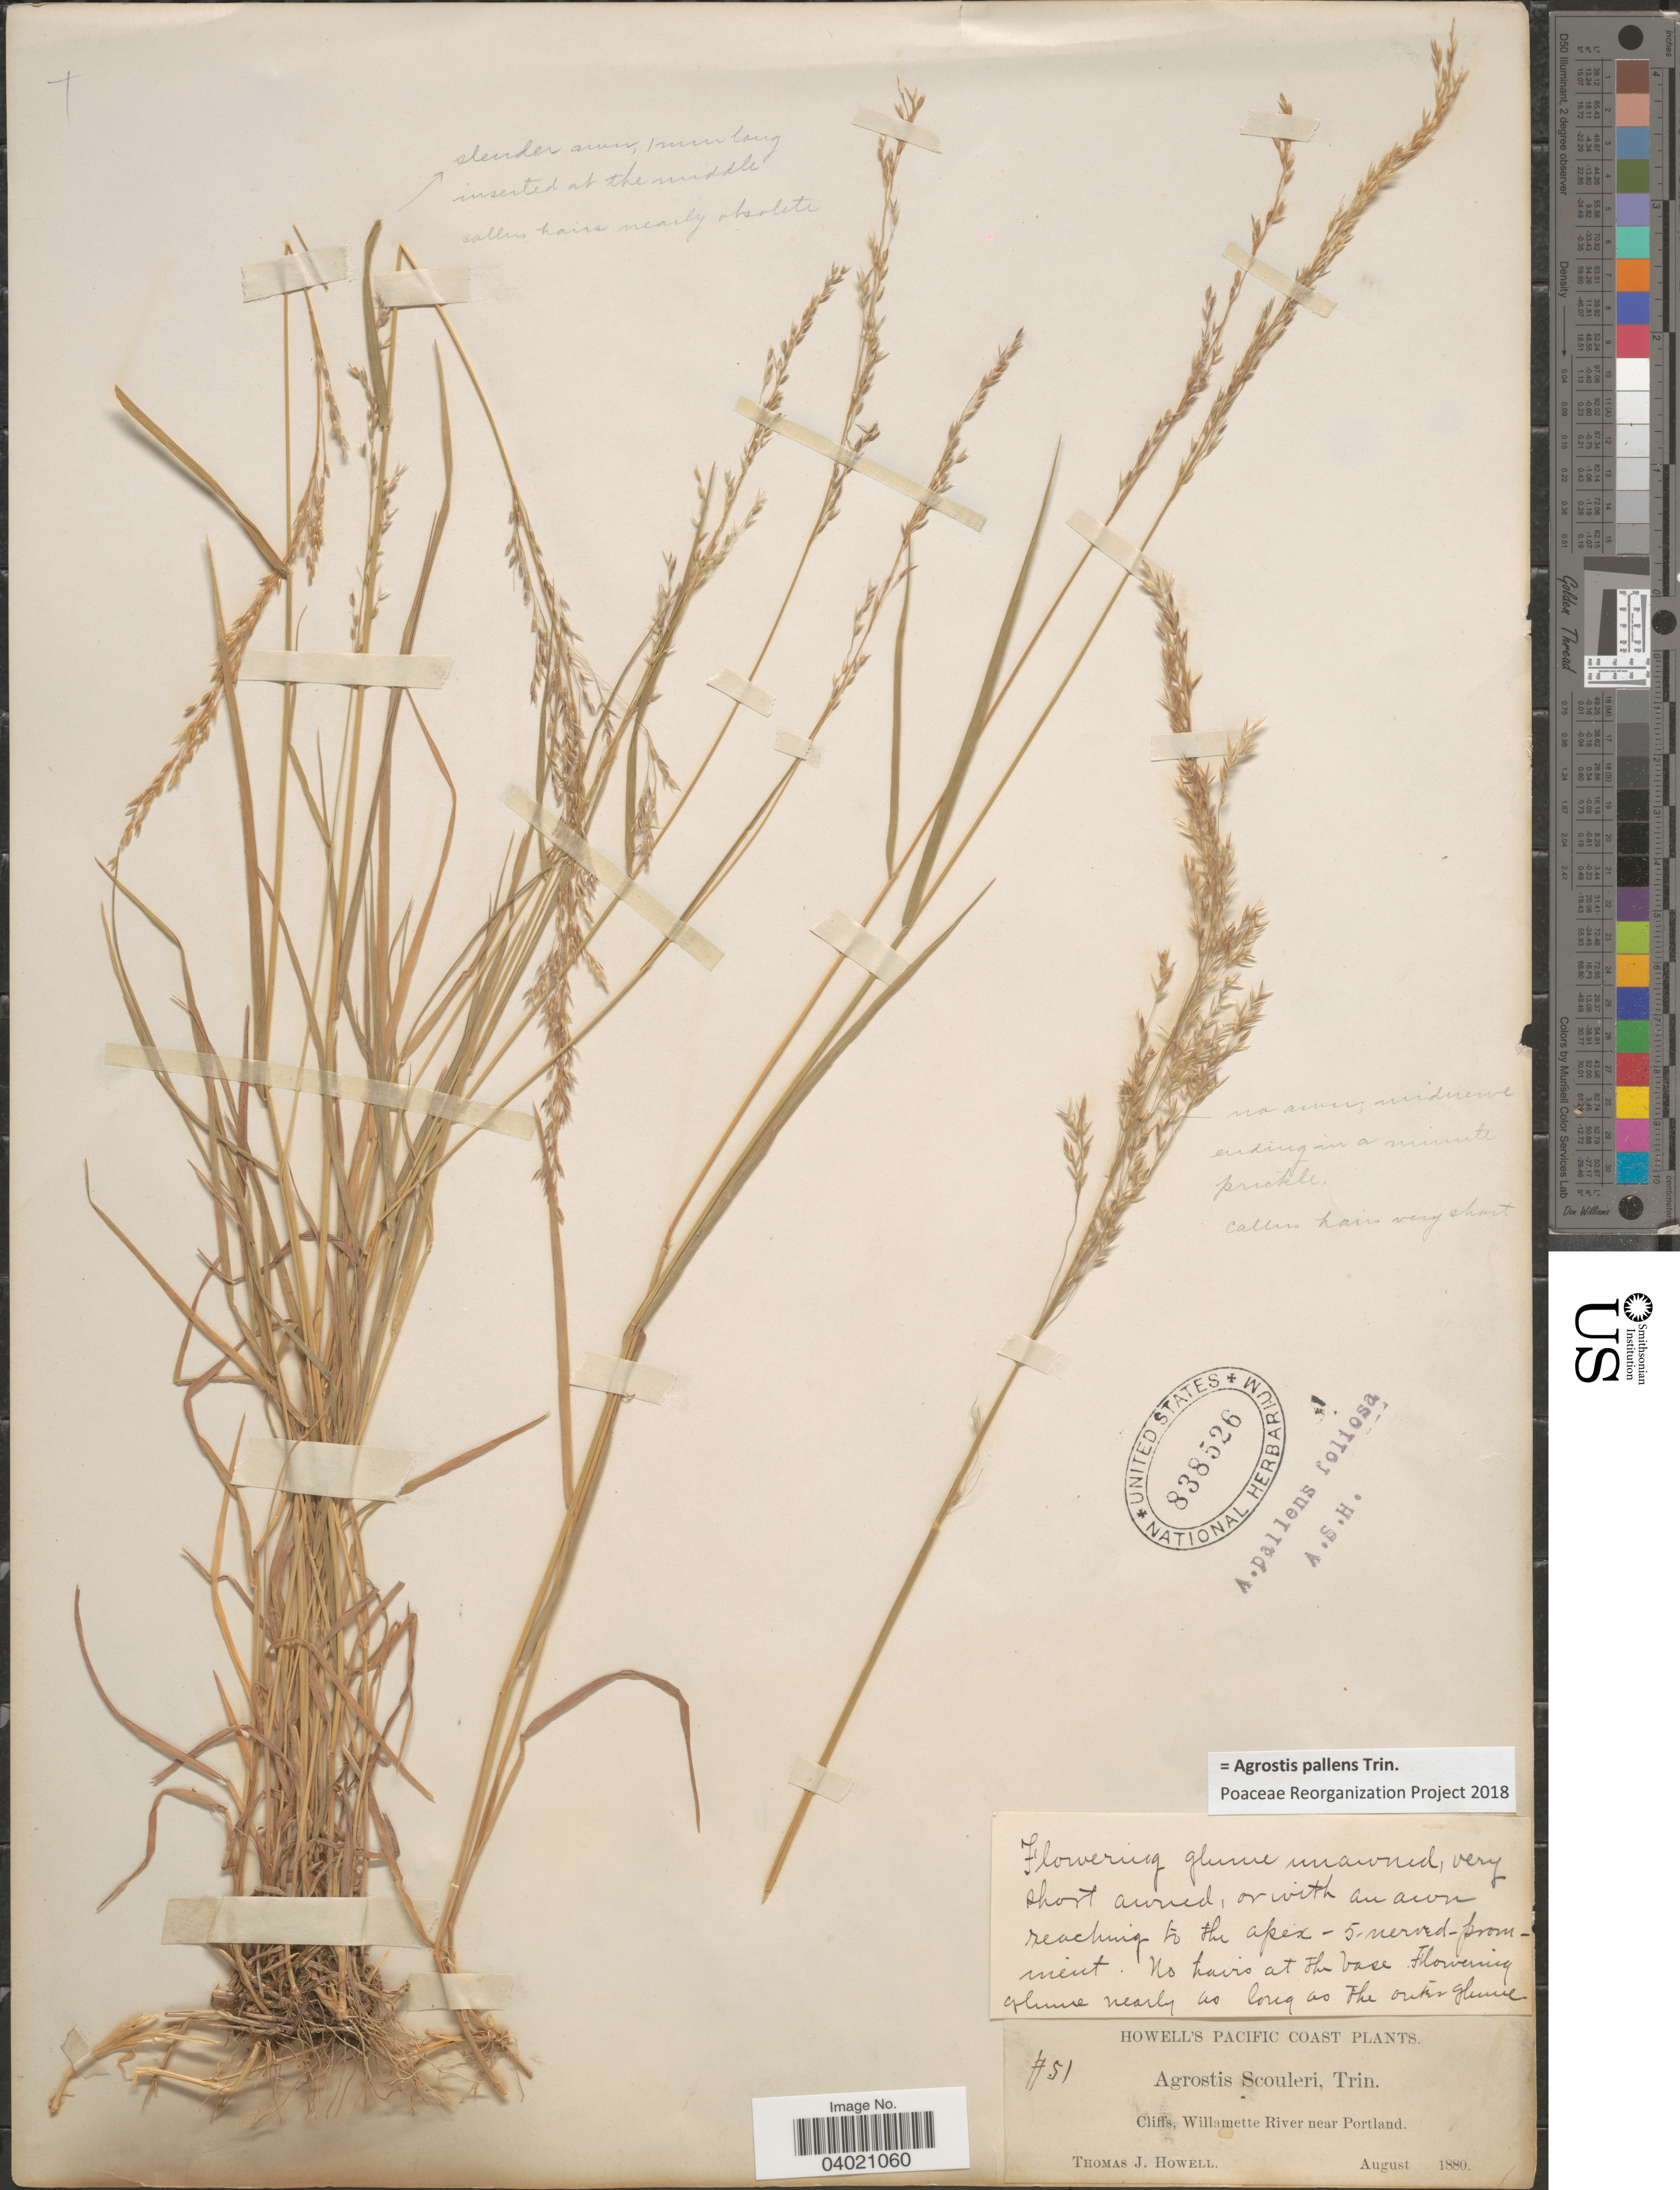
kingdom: Plantae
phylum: Tracheophyta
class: Liliopsida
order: Poales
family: Poaceae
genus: Agrostis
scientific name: Agrostis pallens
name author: Trin.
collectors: J. T. Howell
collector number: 51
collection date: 1880-08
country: United States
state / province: Oregon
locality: Pacific Coast. Cliffs, Willamette River near Portland.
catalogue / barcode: US 838526